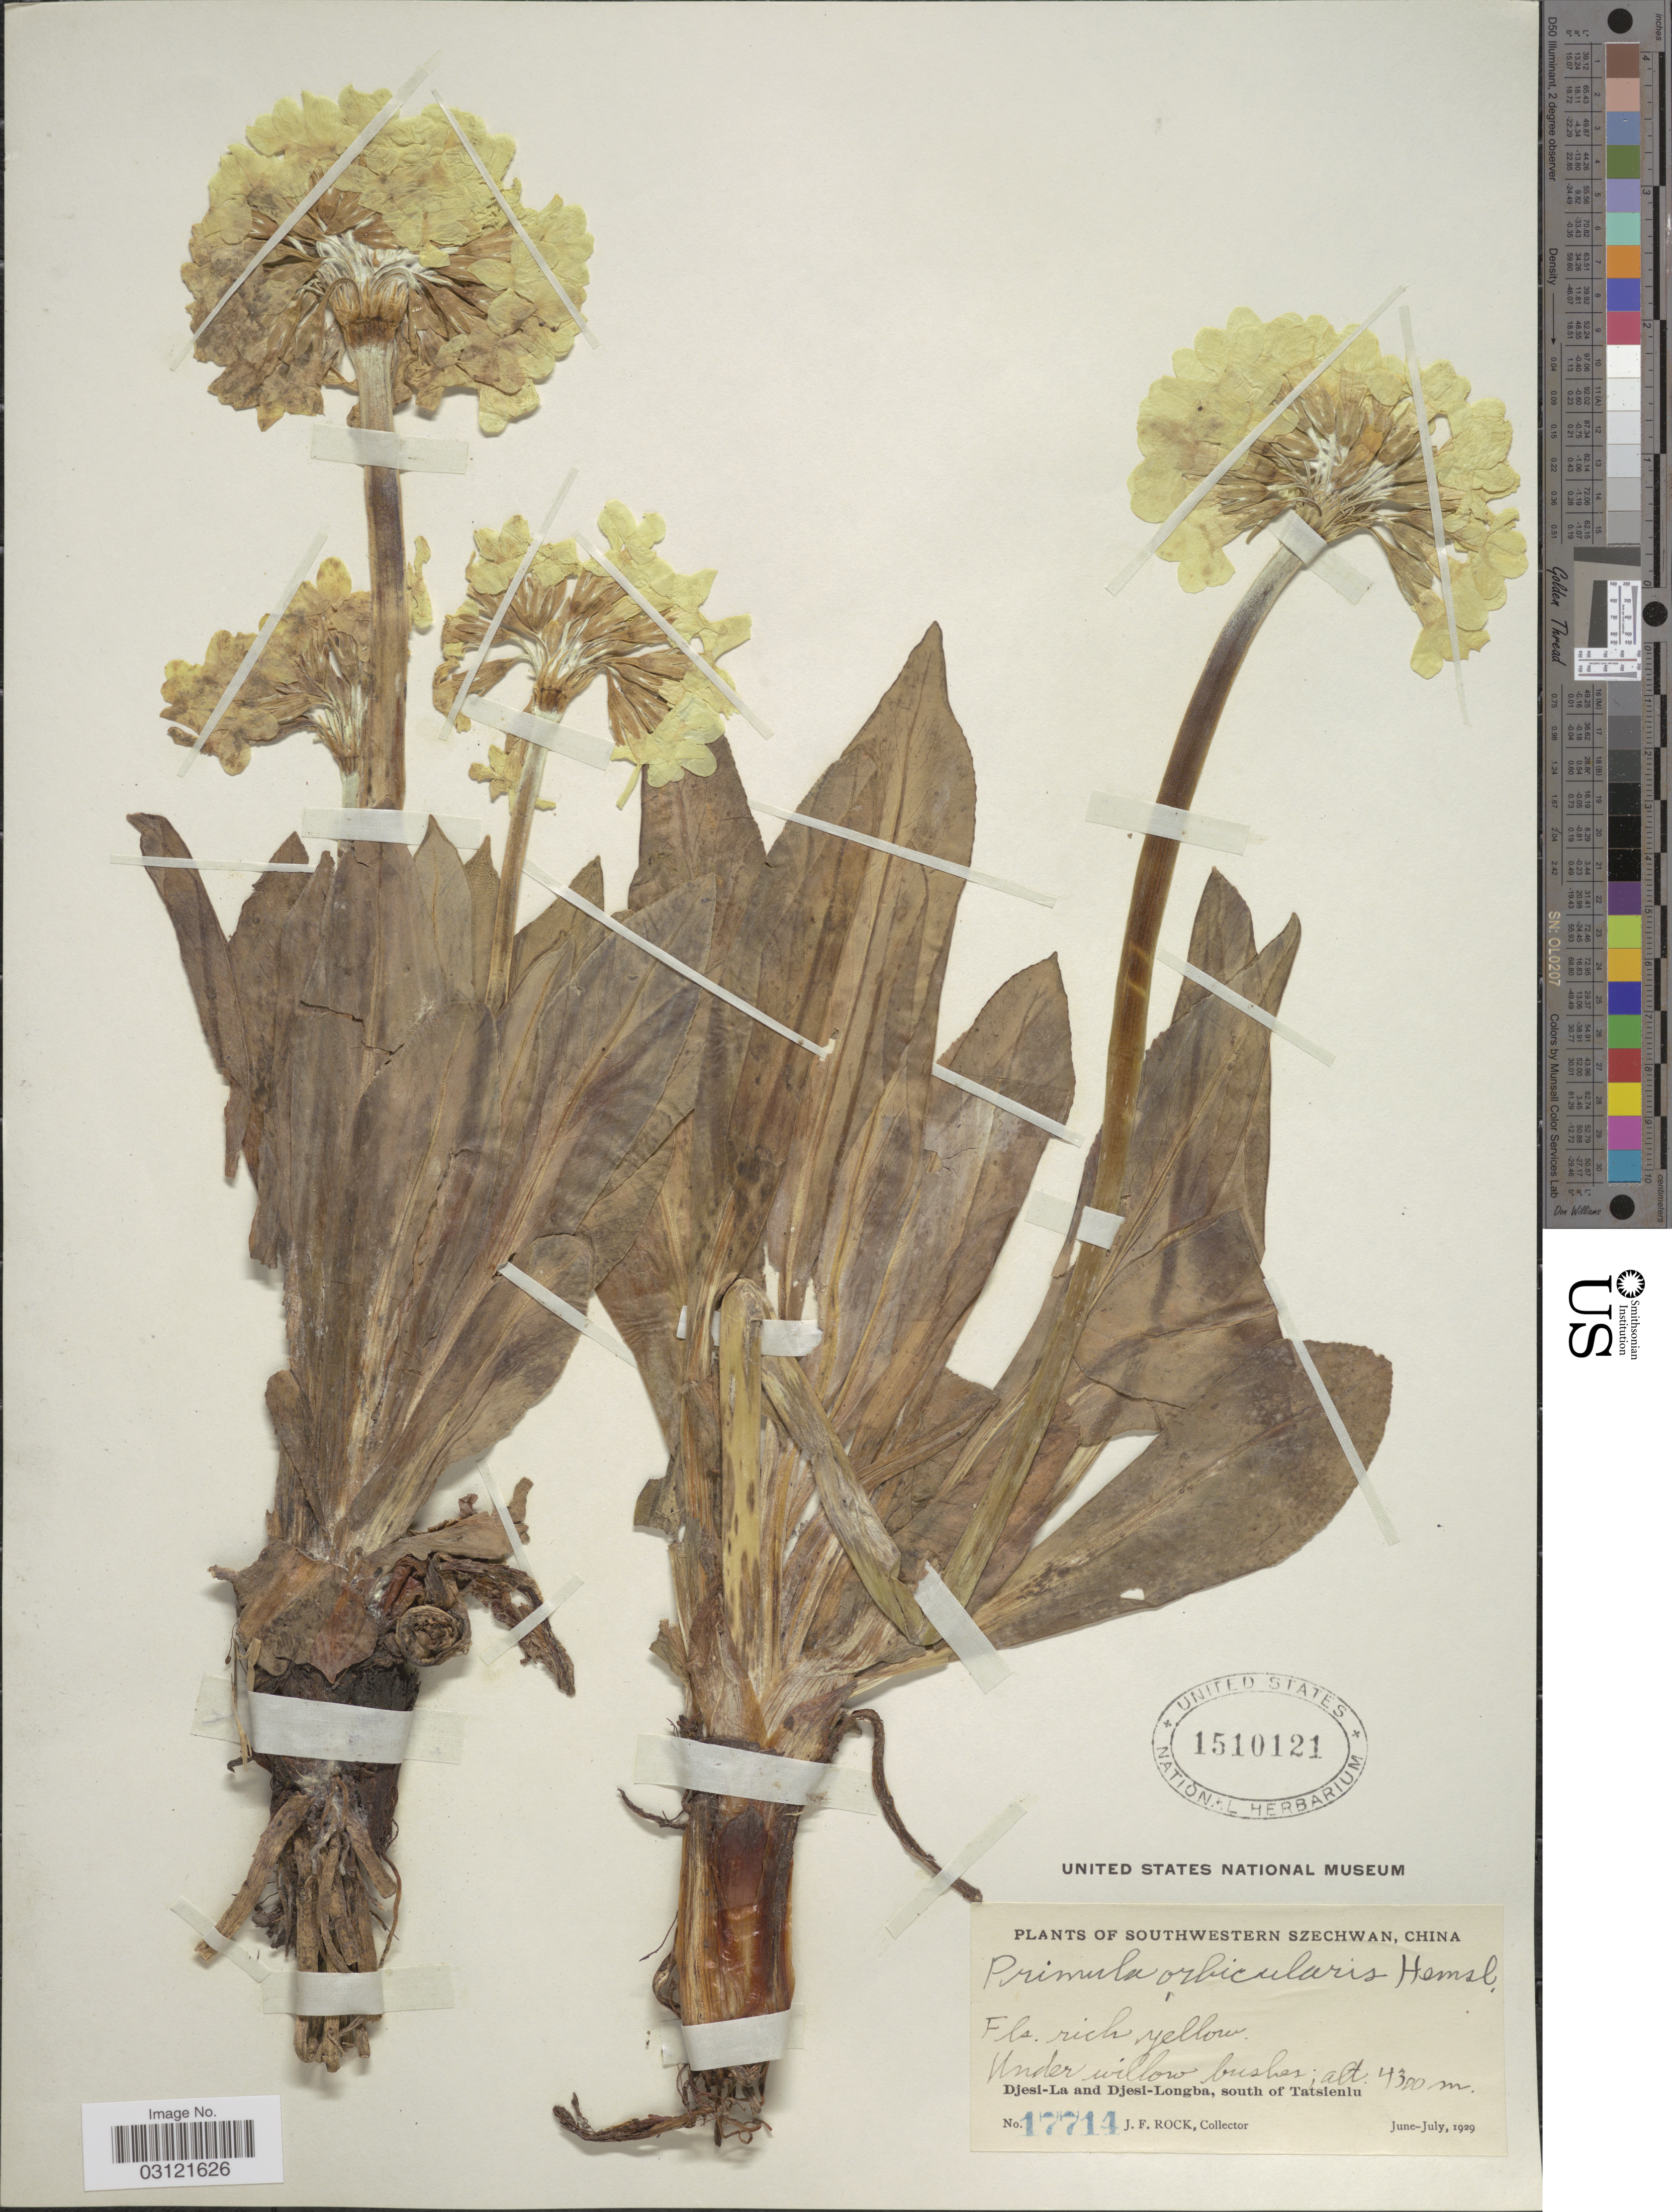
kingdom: Plantae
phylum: Tracheophyta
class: Magnoliopsida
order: Ericales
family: Primulaceae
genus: Primula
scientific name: Primula orbicularis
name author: Hemsl.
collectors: J. Rock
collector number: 17714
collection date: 1929-06/1929-07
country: China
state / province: Sichuan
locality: Southwestern Szechwan, Djesi-La and Djesi-Longba, south of Tatsienlu.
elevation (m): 4300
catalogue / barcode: US 1510121